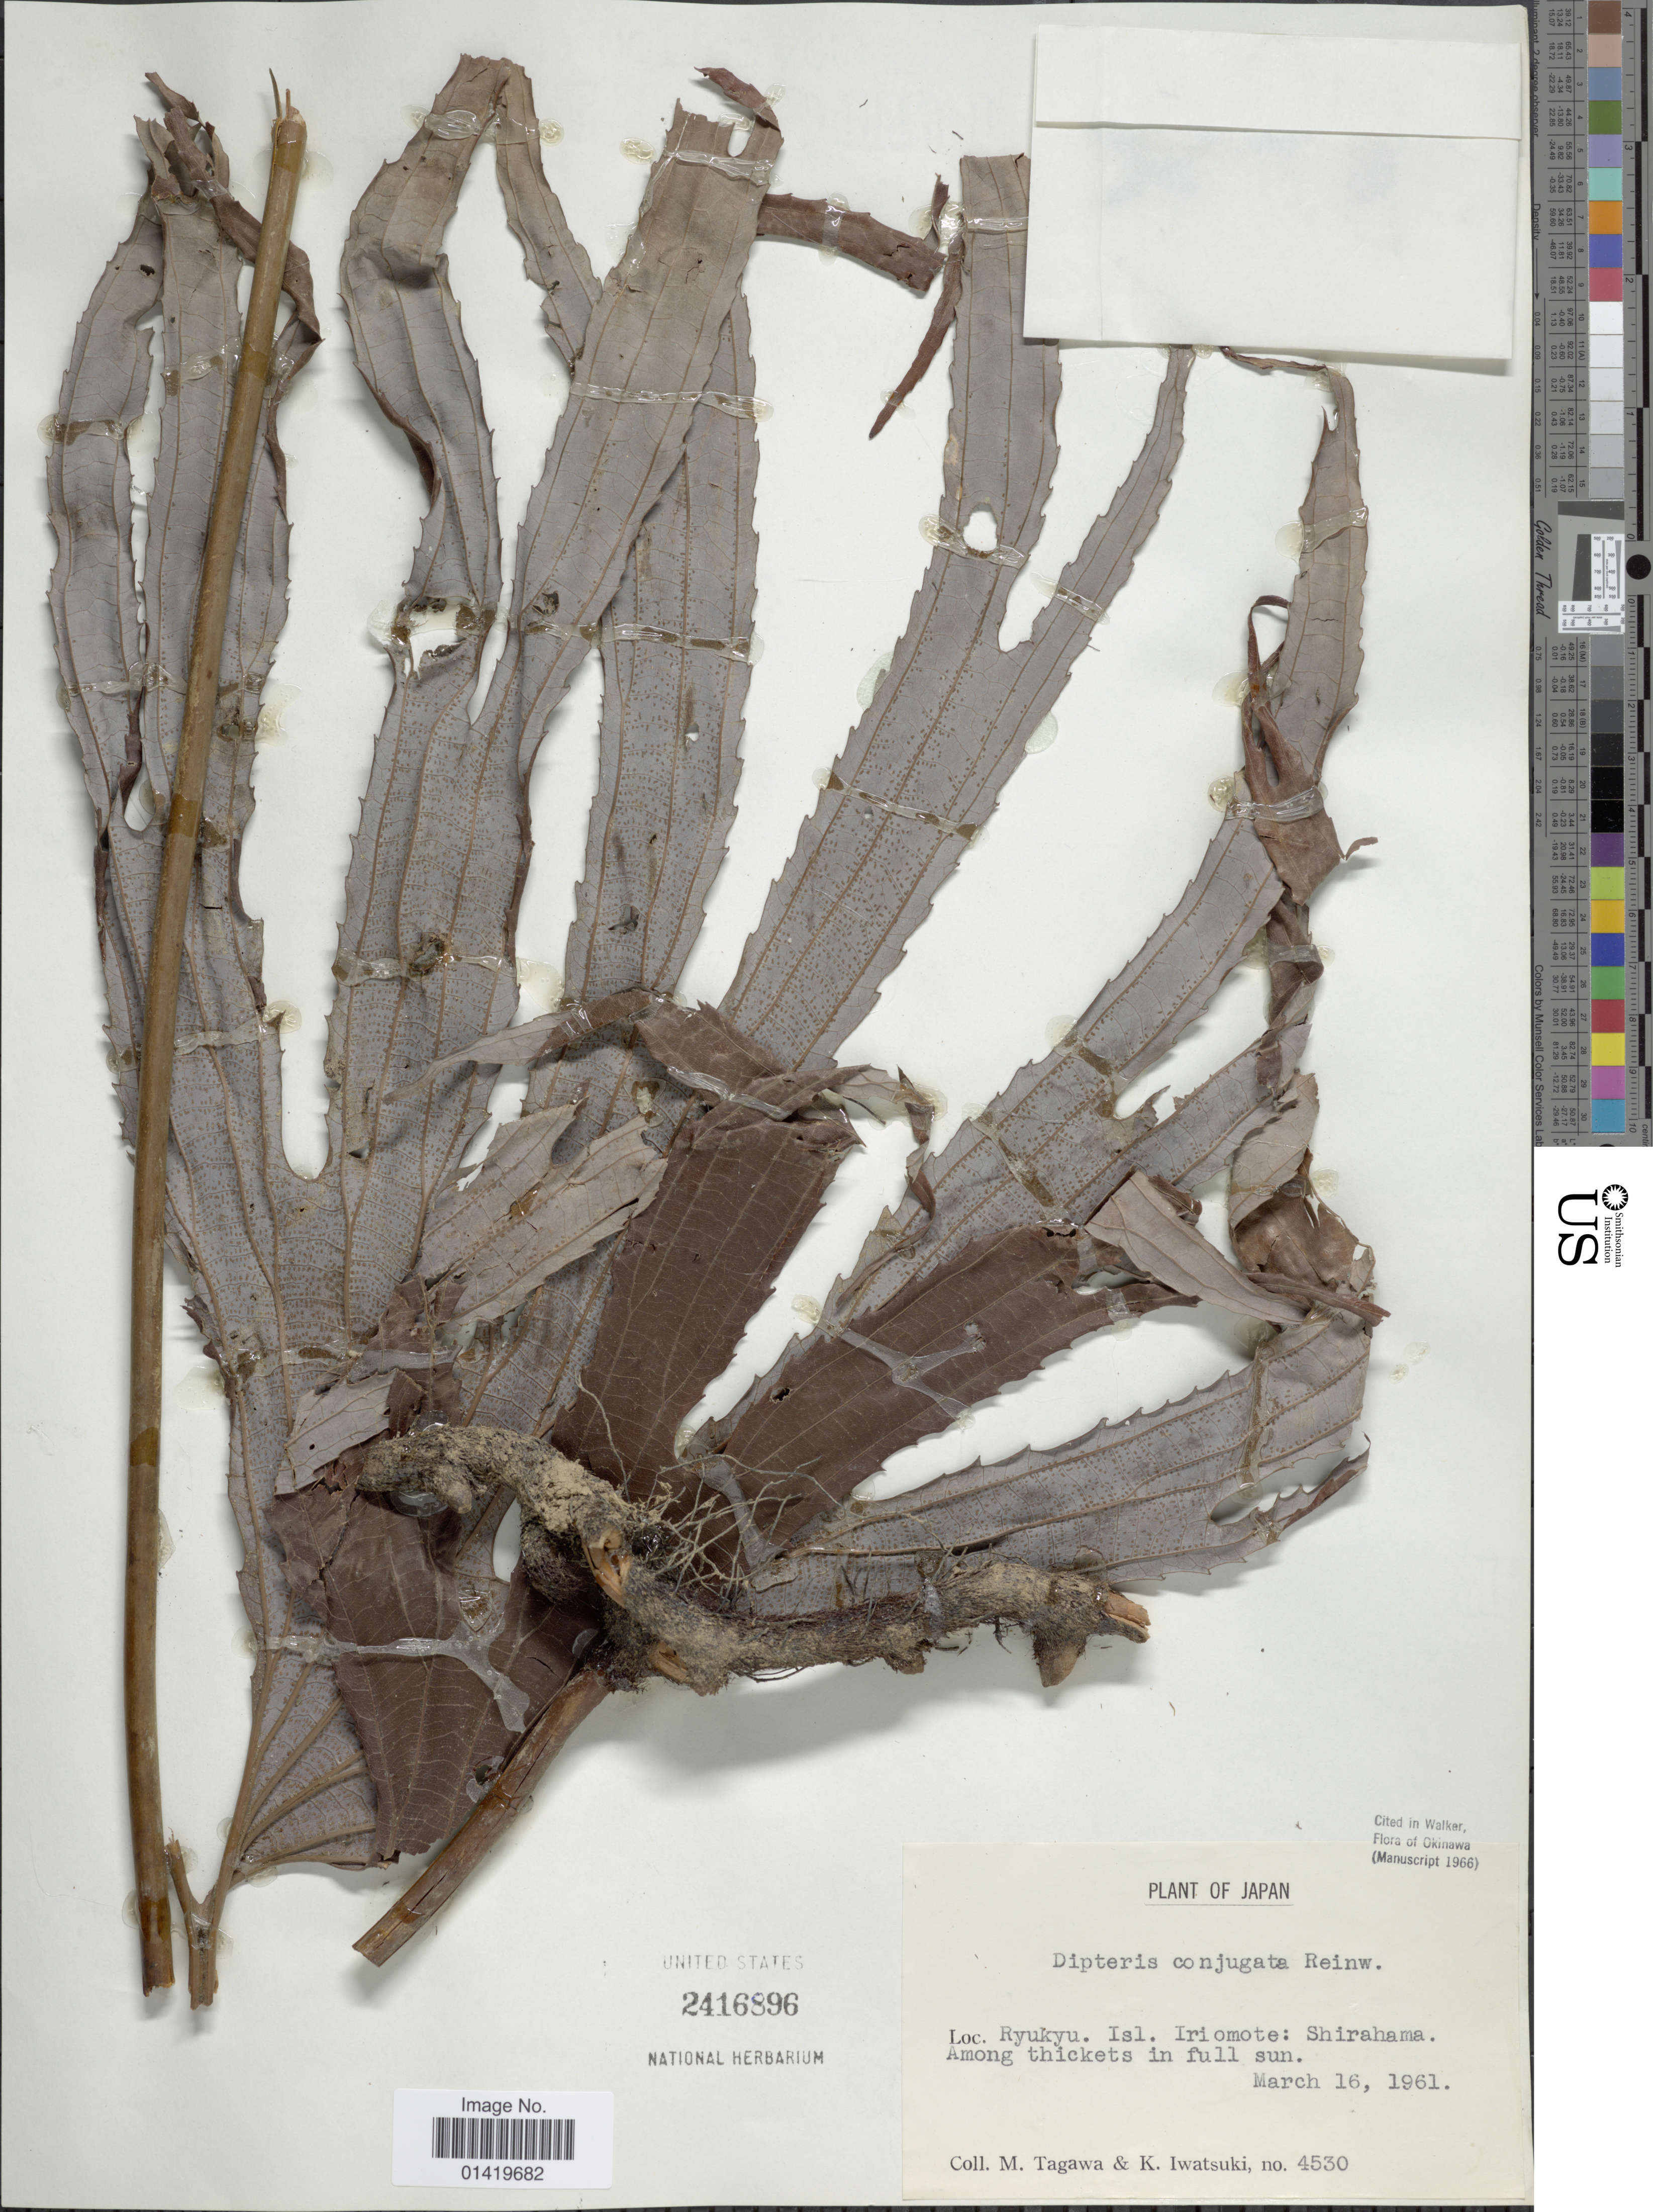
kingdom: Plantae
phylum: Tracheophyta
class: Polypodiopsida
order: Gleicheniales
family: Dipteridaceae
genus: Dipteris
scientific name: Dipteris conjugata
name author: Reinw.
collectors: M. Tagawa & K. Iwatsuki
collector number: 4530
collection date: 1961-03-16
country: Japan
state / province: Okinawa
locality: Ryukyu. Isl. Iriomote: Shirahama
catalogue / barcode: US 2416896